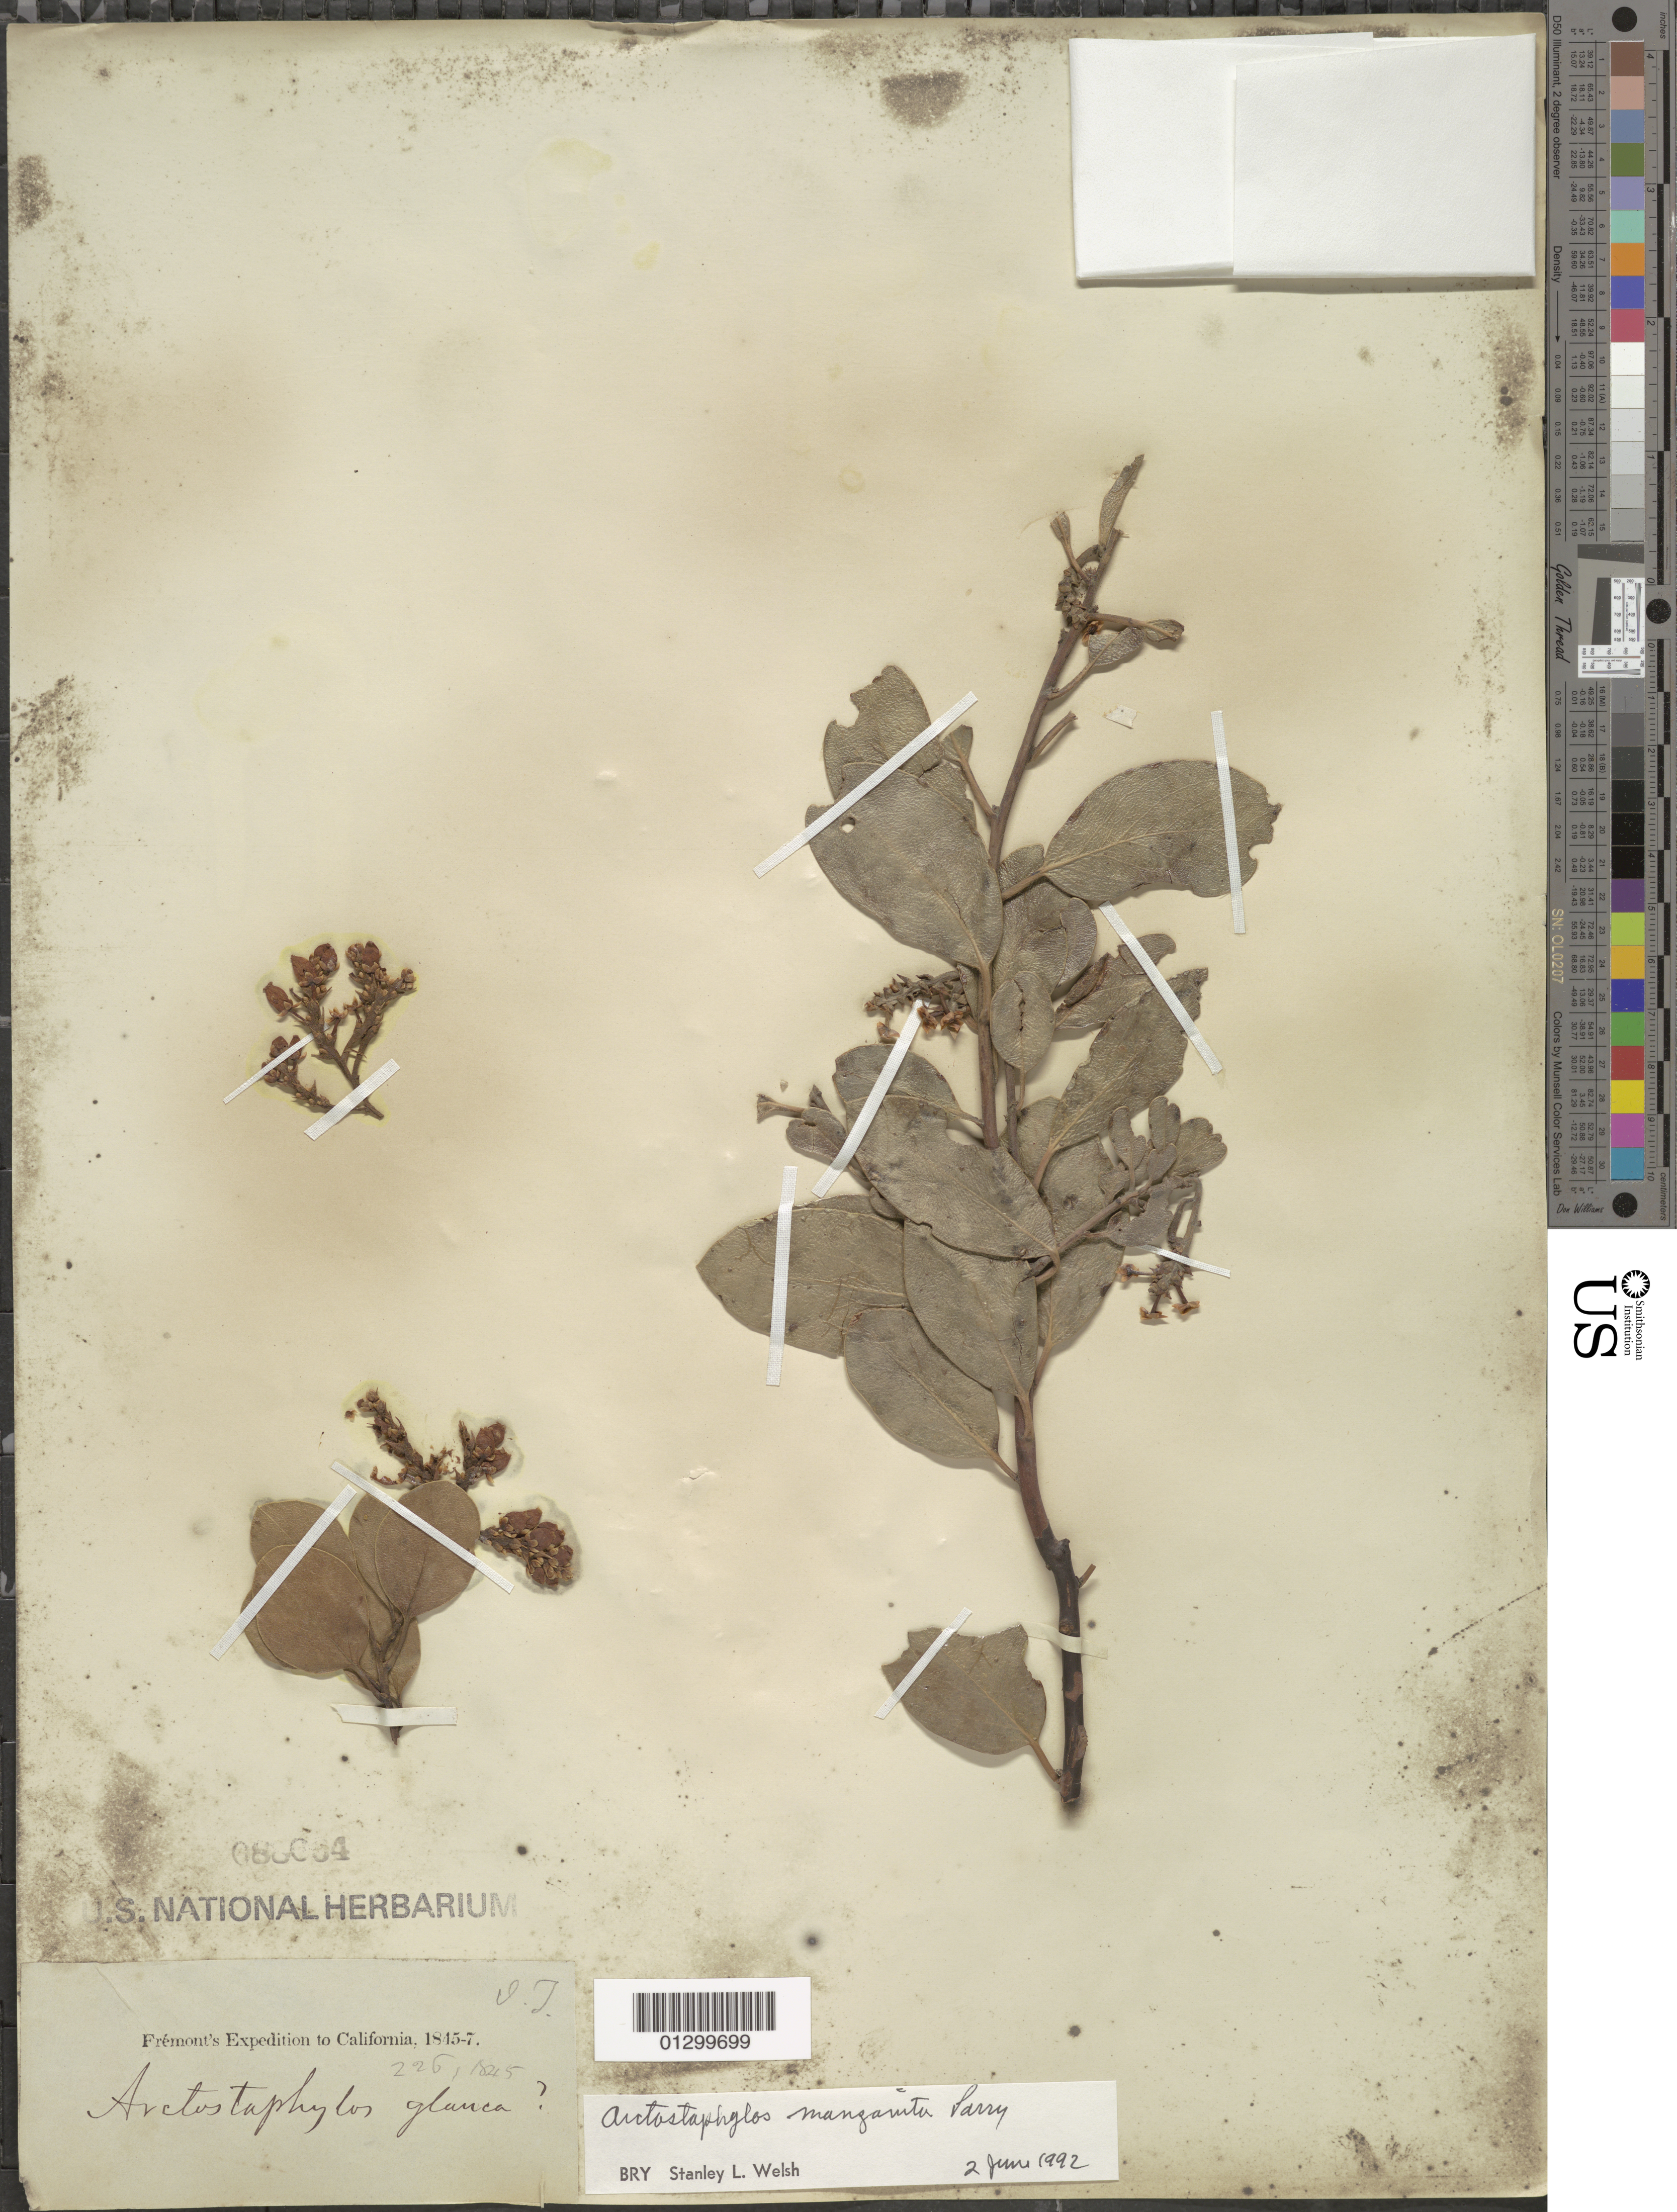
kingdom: Plantae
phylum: Tracheophyta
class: Magnoliopsida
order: Ericales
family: Ericaceae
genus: Arctostaphylos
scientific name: Arctostaphylos manzanita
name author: Parry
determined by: Welsh, Stanley L., (BRY), Brigham Young University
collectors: J. C. Frémont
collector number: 226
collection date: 1845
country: United States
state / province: California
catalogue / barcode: US 88064